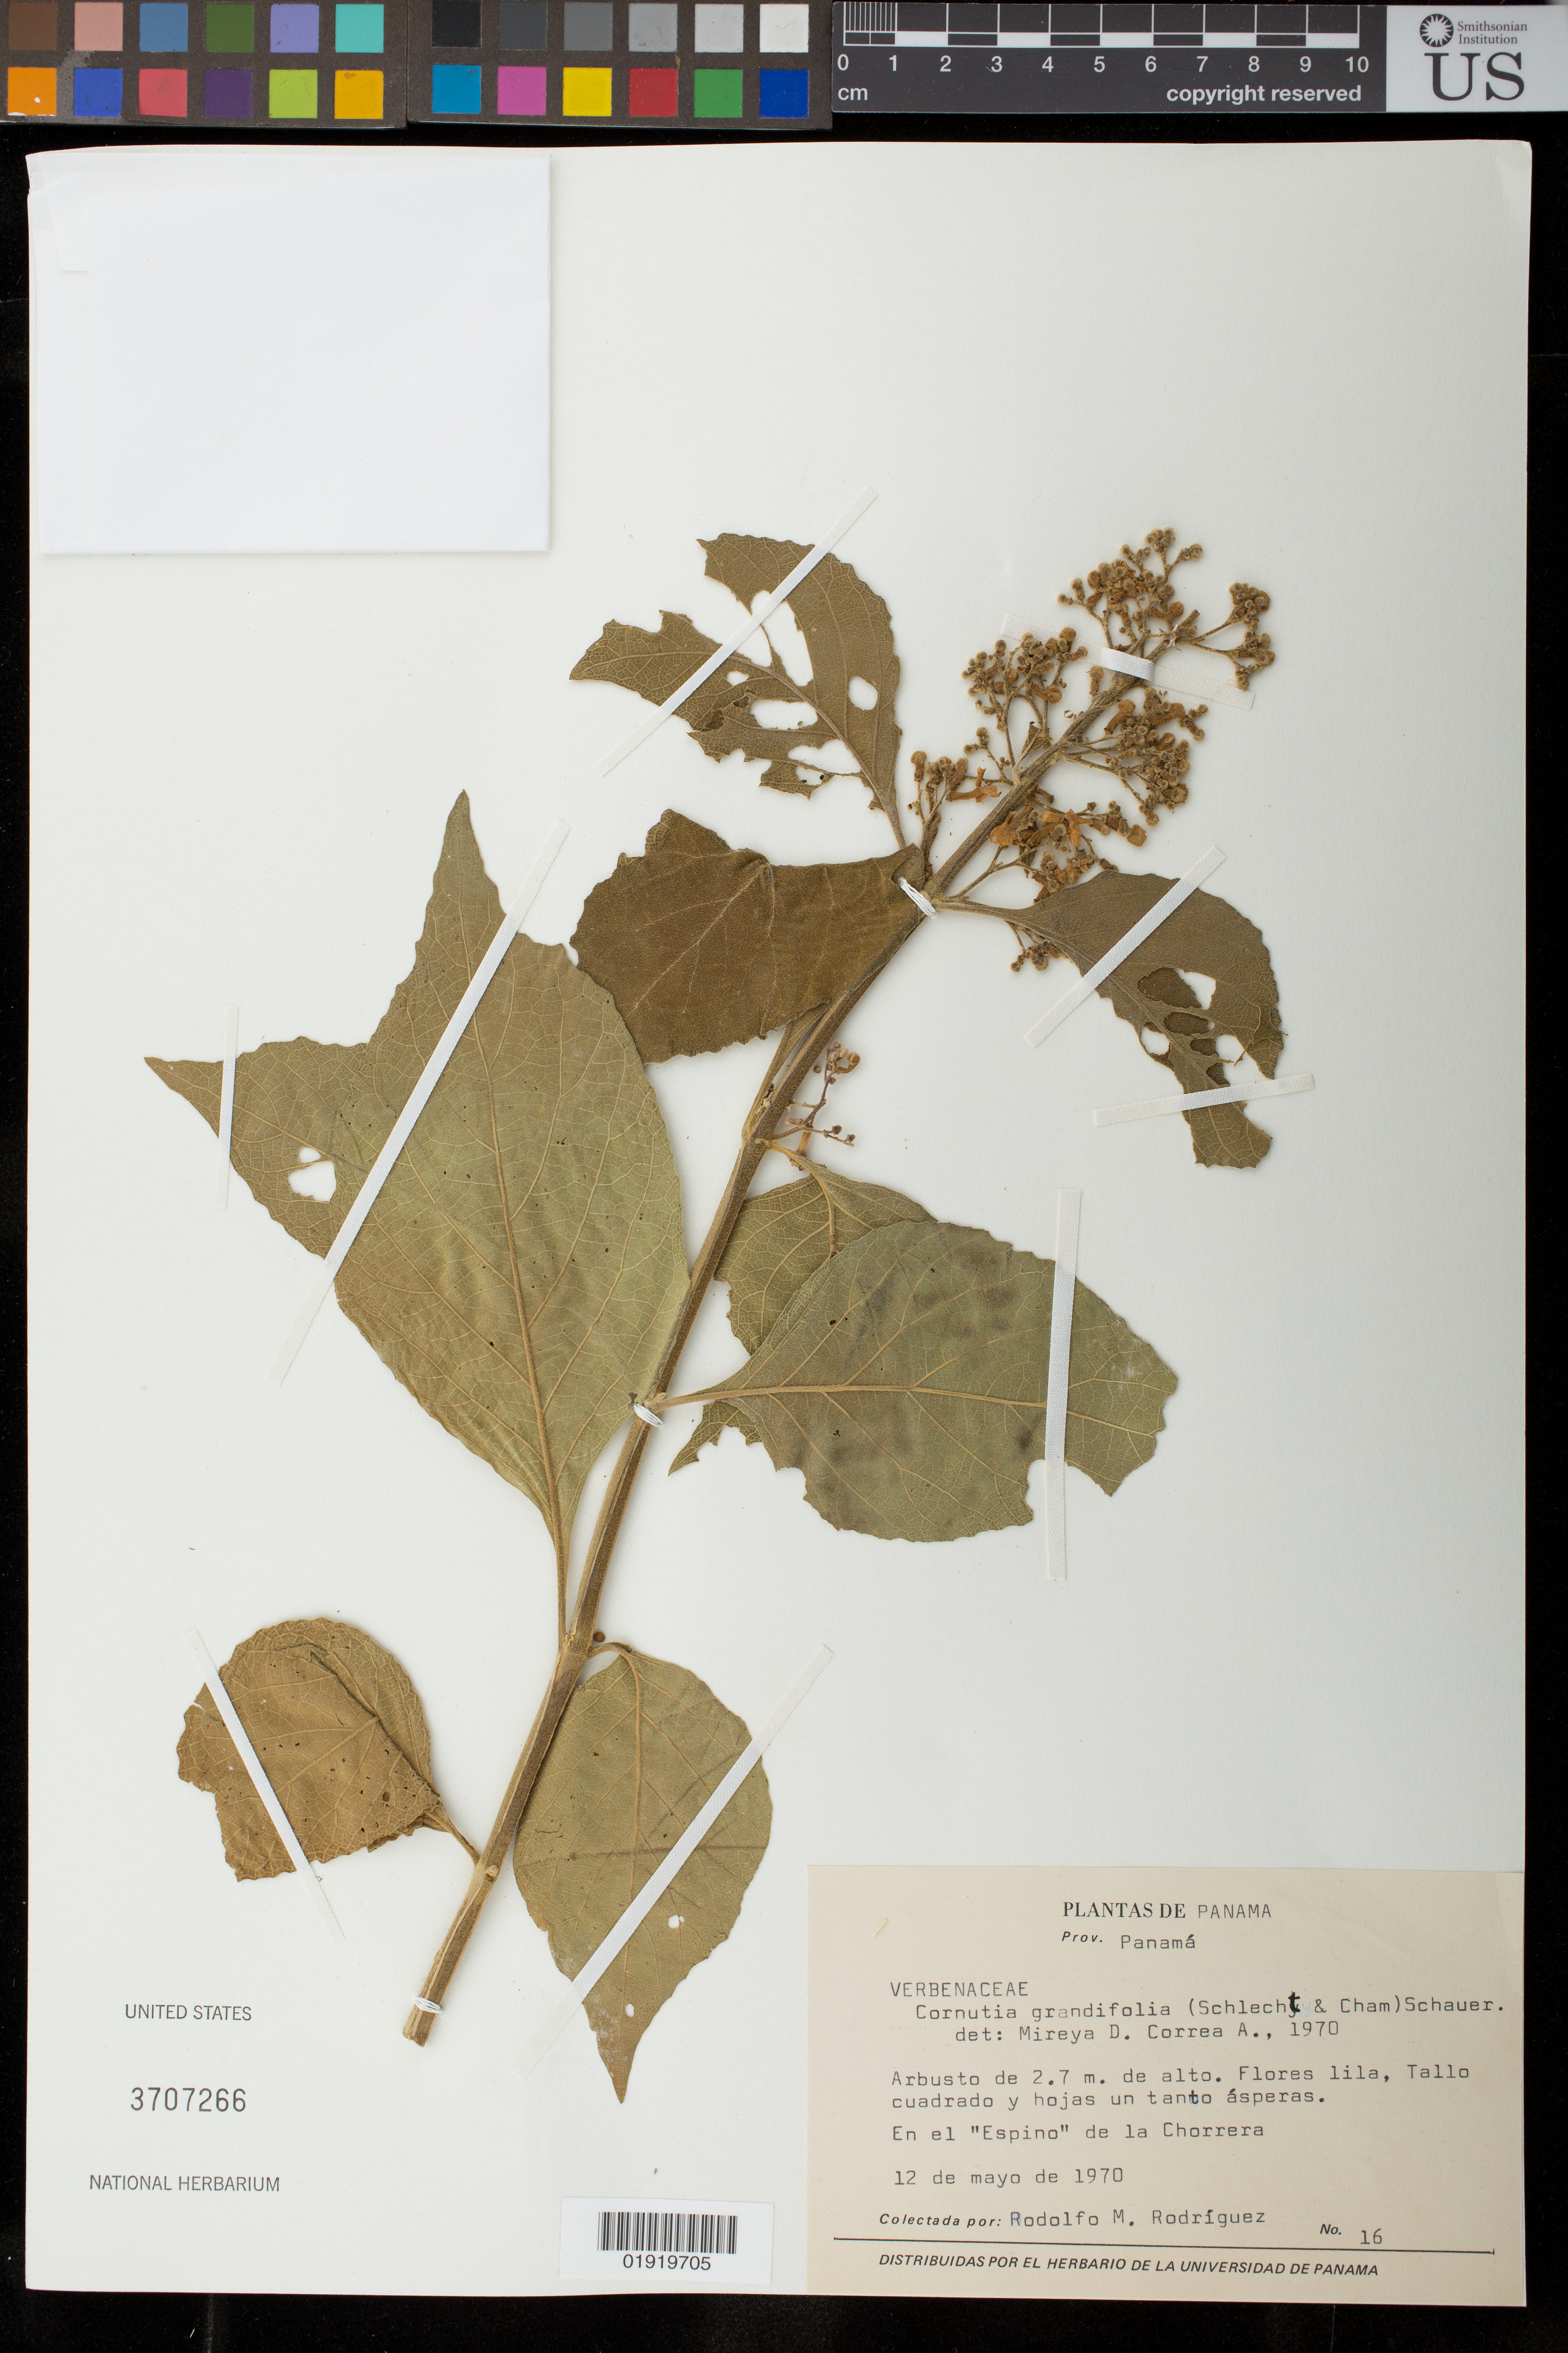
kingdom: Plantae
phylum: Tracheophyta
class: Magnoliopsida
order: Lamiales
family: Lamiaceae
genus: Cornutia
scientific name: Cornutia grandifolia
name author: (Cham. & Schltdl.) Schauer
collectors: R. Rodríguez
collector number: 16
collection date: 1970-05-12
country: Panama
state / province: Panamá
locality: Prov. Panamá. En el "Espino" de la Chorrera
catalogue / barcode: US 3707266